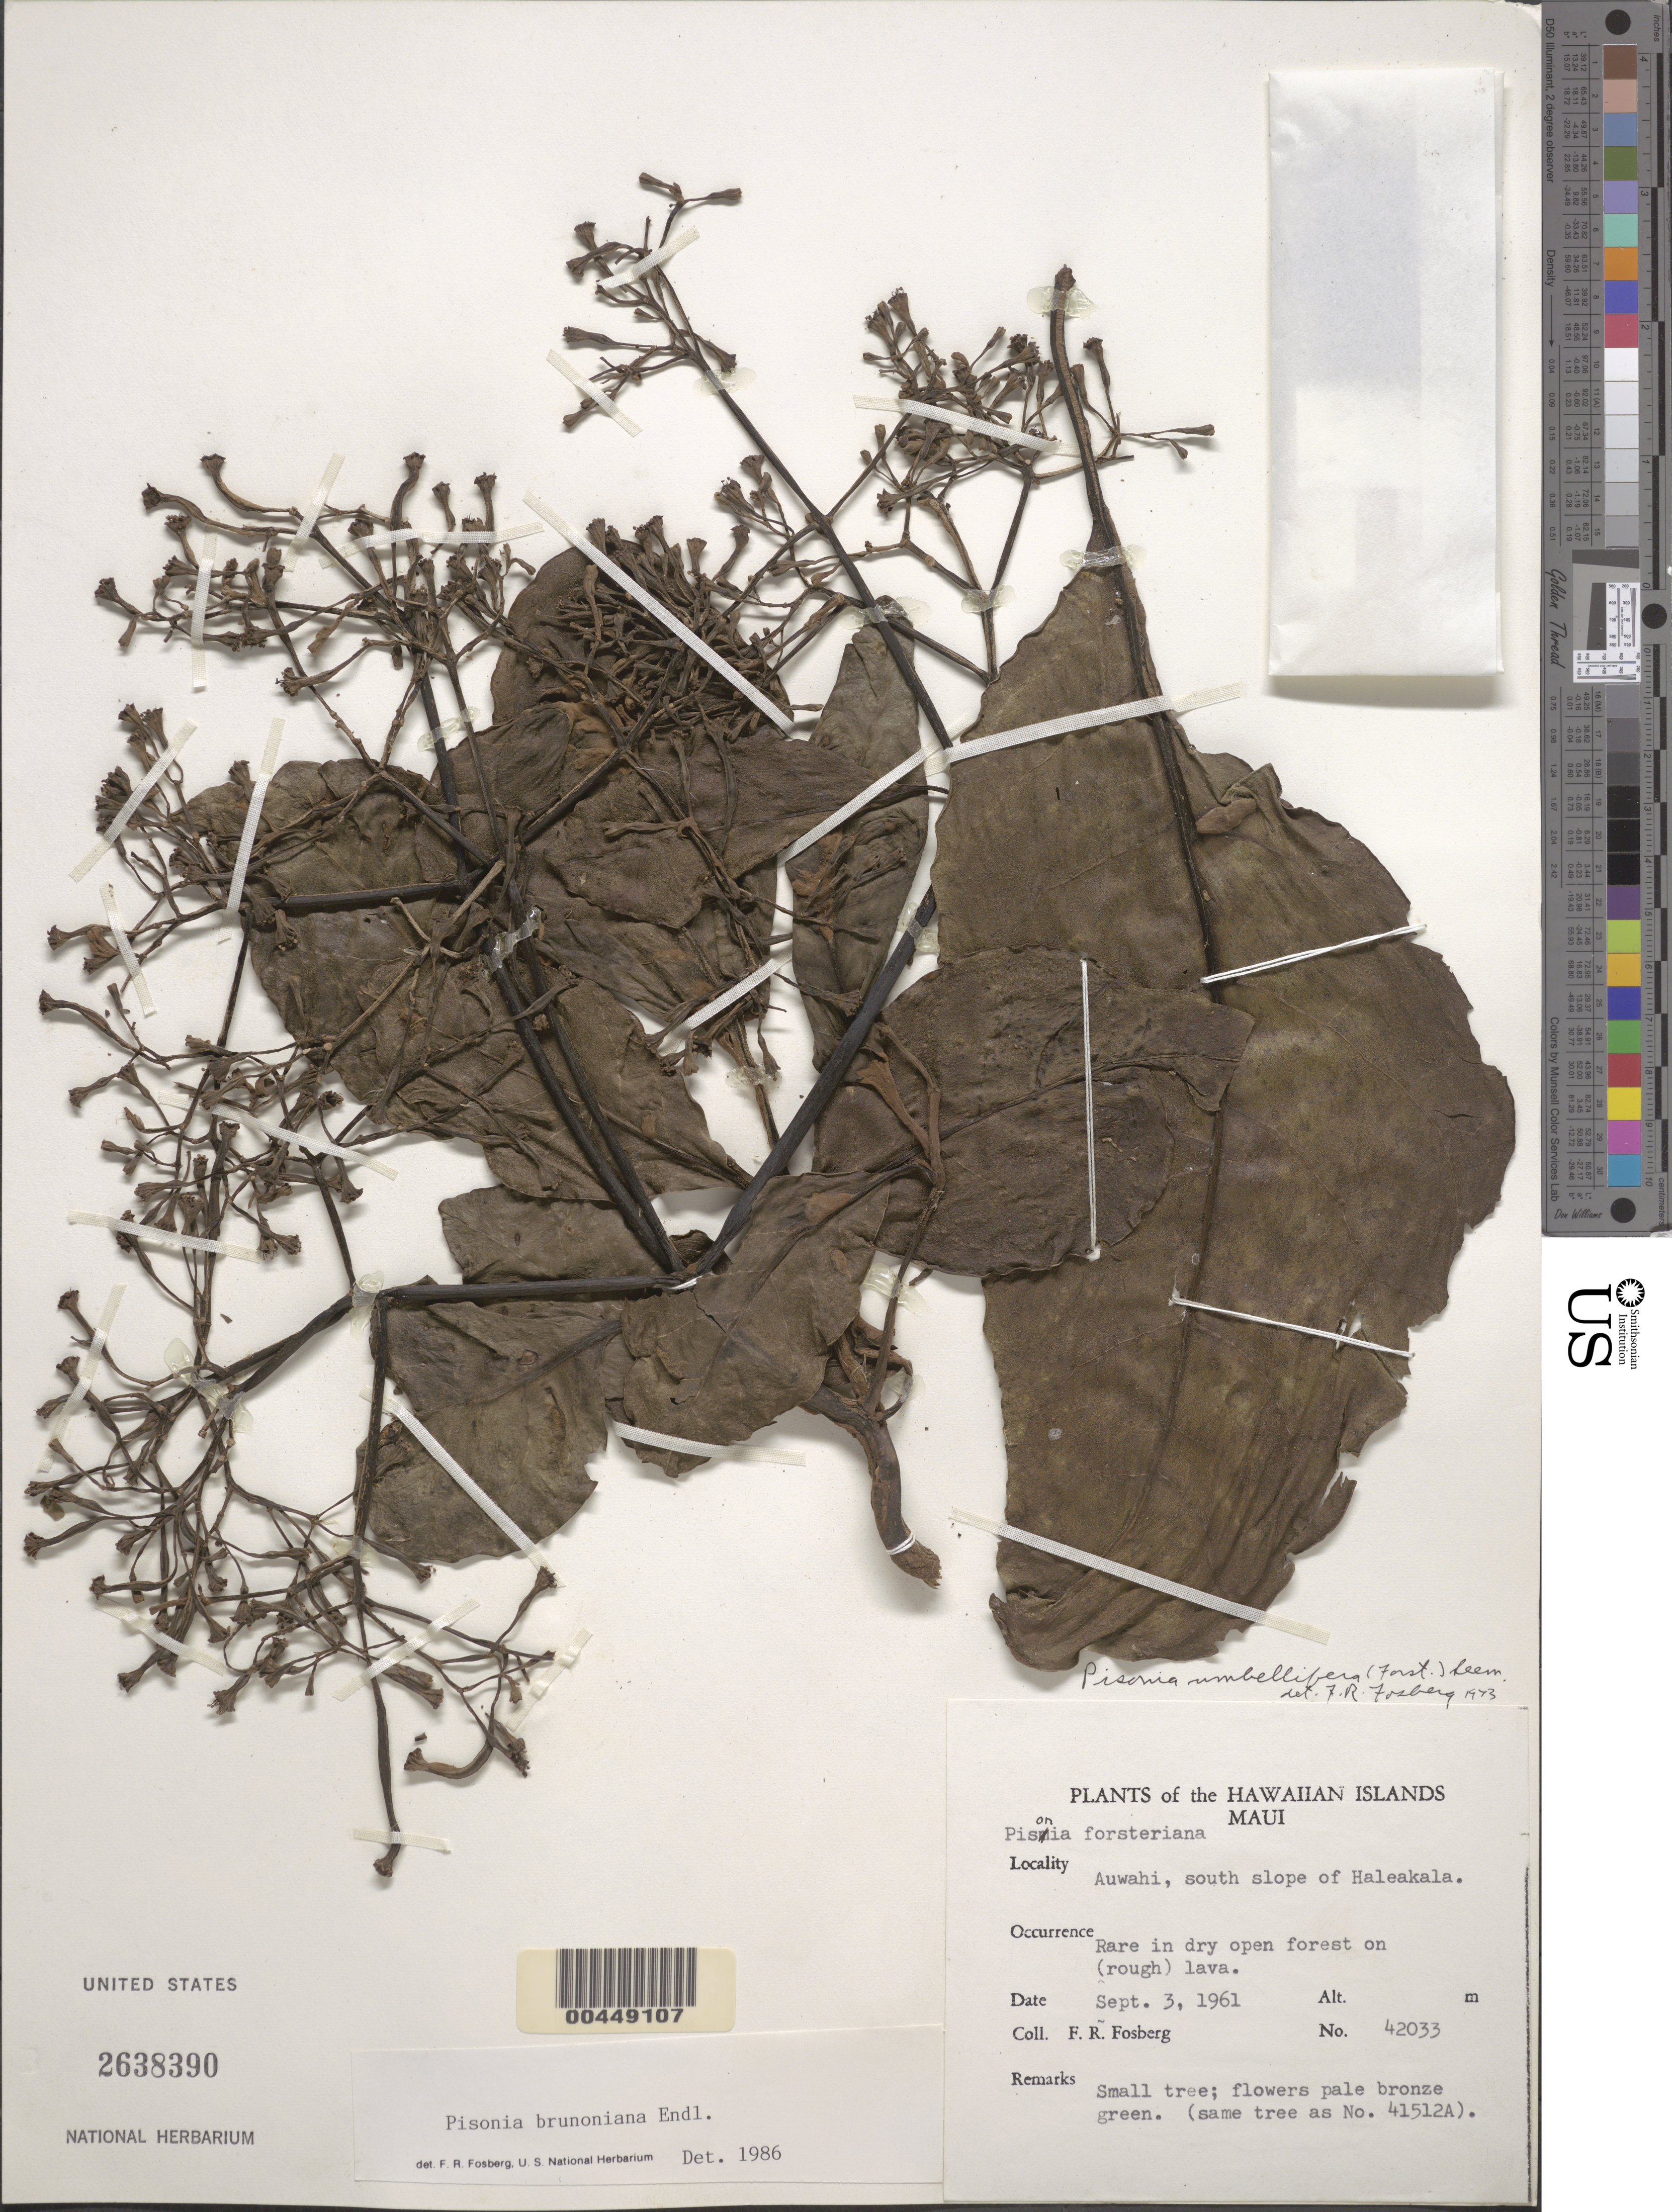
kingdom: Plantae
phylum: Tracheophyta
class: Magnoliopsida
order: Caryophyllales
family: Nyctaginaceae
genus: Ceodes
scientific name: Ceodes brunoniana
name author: (Endl.) Skottsb.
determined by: Wagner, W. L., (BOT), Smithsonian Institution - National Museum of Natural History (UNITED STATES)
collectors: F. R. Fosberg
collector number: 42033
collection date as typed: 3 Sep 1961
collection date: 1961-09-03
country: United States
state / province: Hawaii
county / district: Maui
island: Maui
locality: Auwahi, south slope of Haleakala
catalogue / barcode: US 2638390